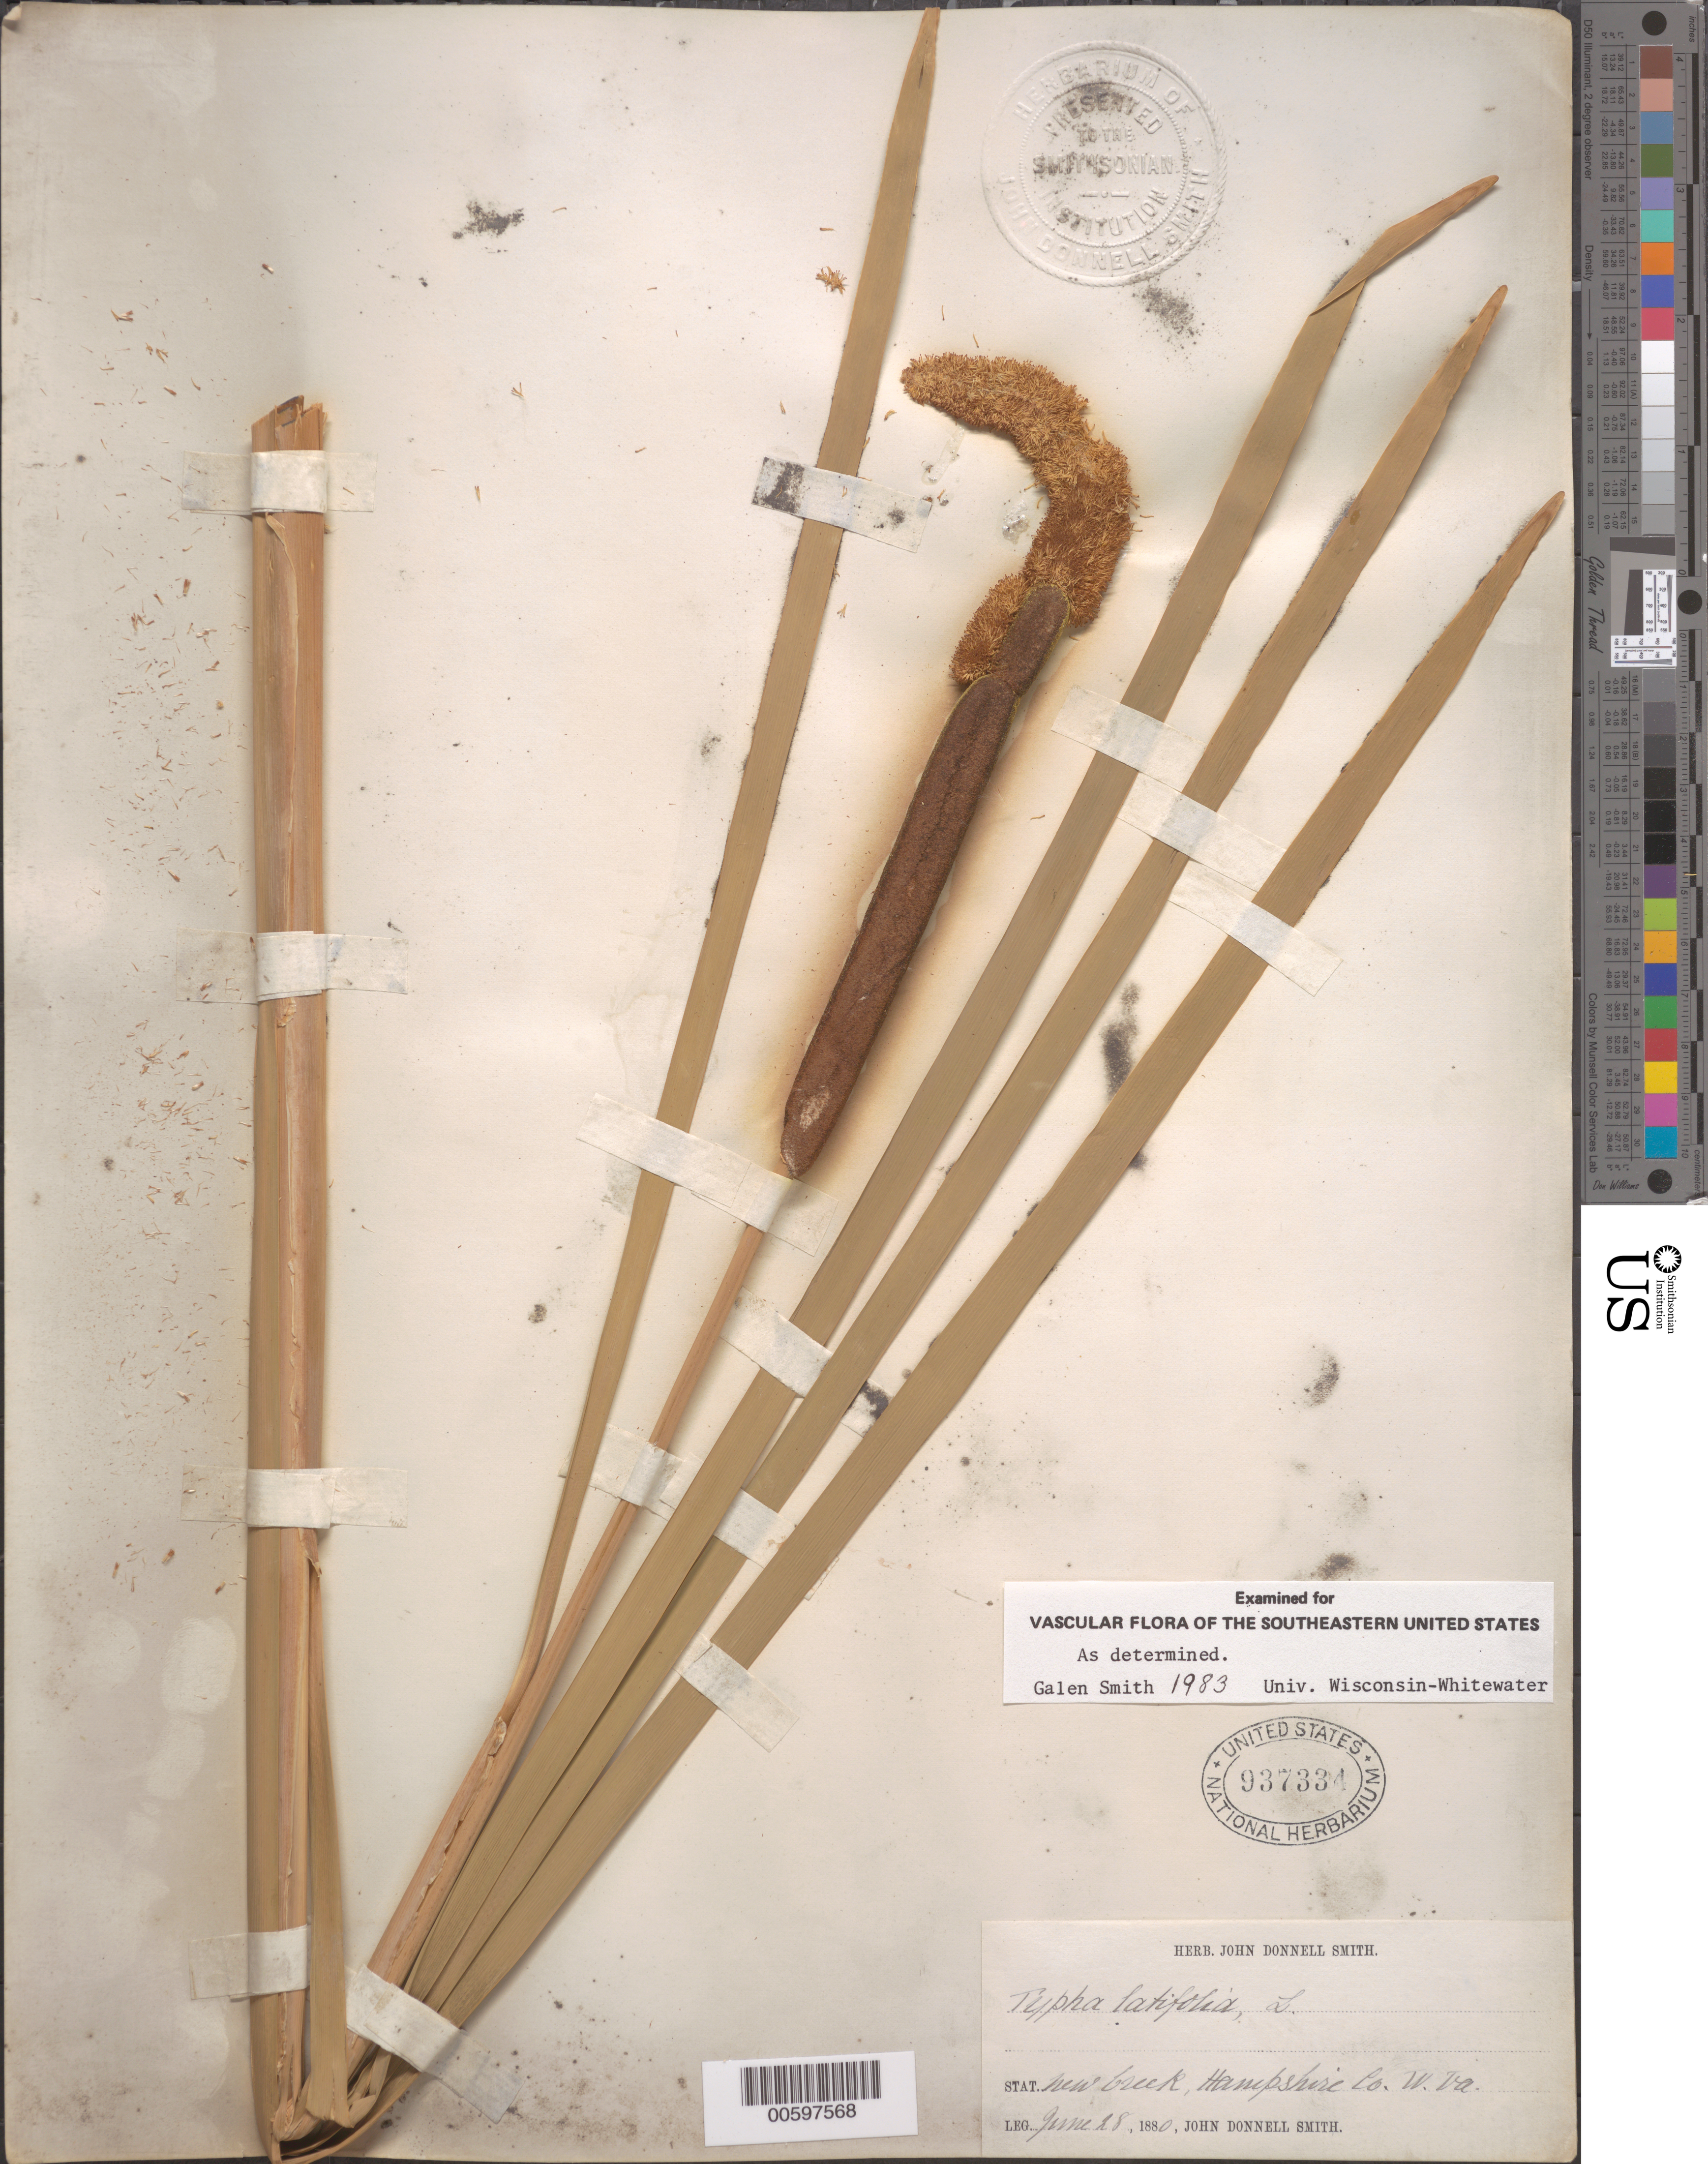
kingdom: Plantae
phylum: Tracheophyta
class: Liliopsida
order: Poales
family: Typhaceae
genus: Typha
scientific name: Typha latifolia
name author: L.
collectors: J. Donnell Smith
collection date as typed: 28 Jun 1880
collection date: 1880-06-28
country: United States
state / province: West Virginia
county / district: Hampshire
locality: New Creek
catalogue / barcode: US 937334